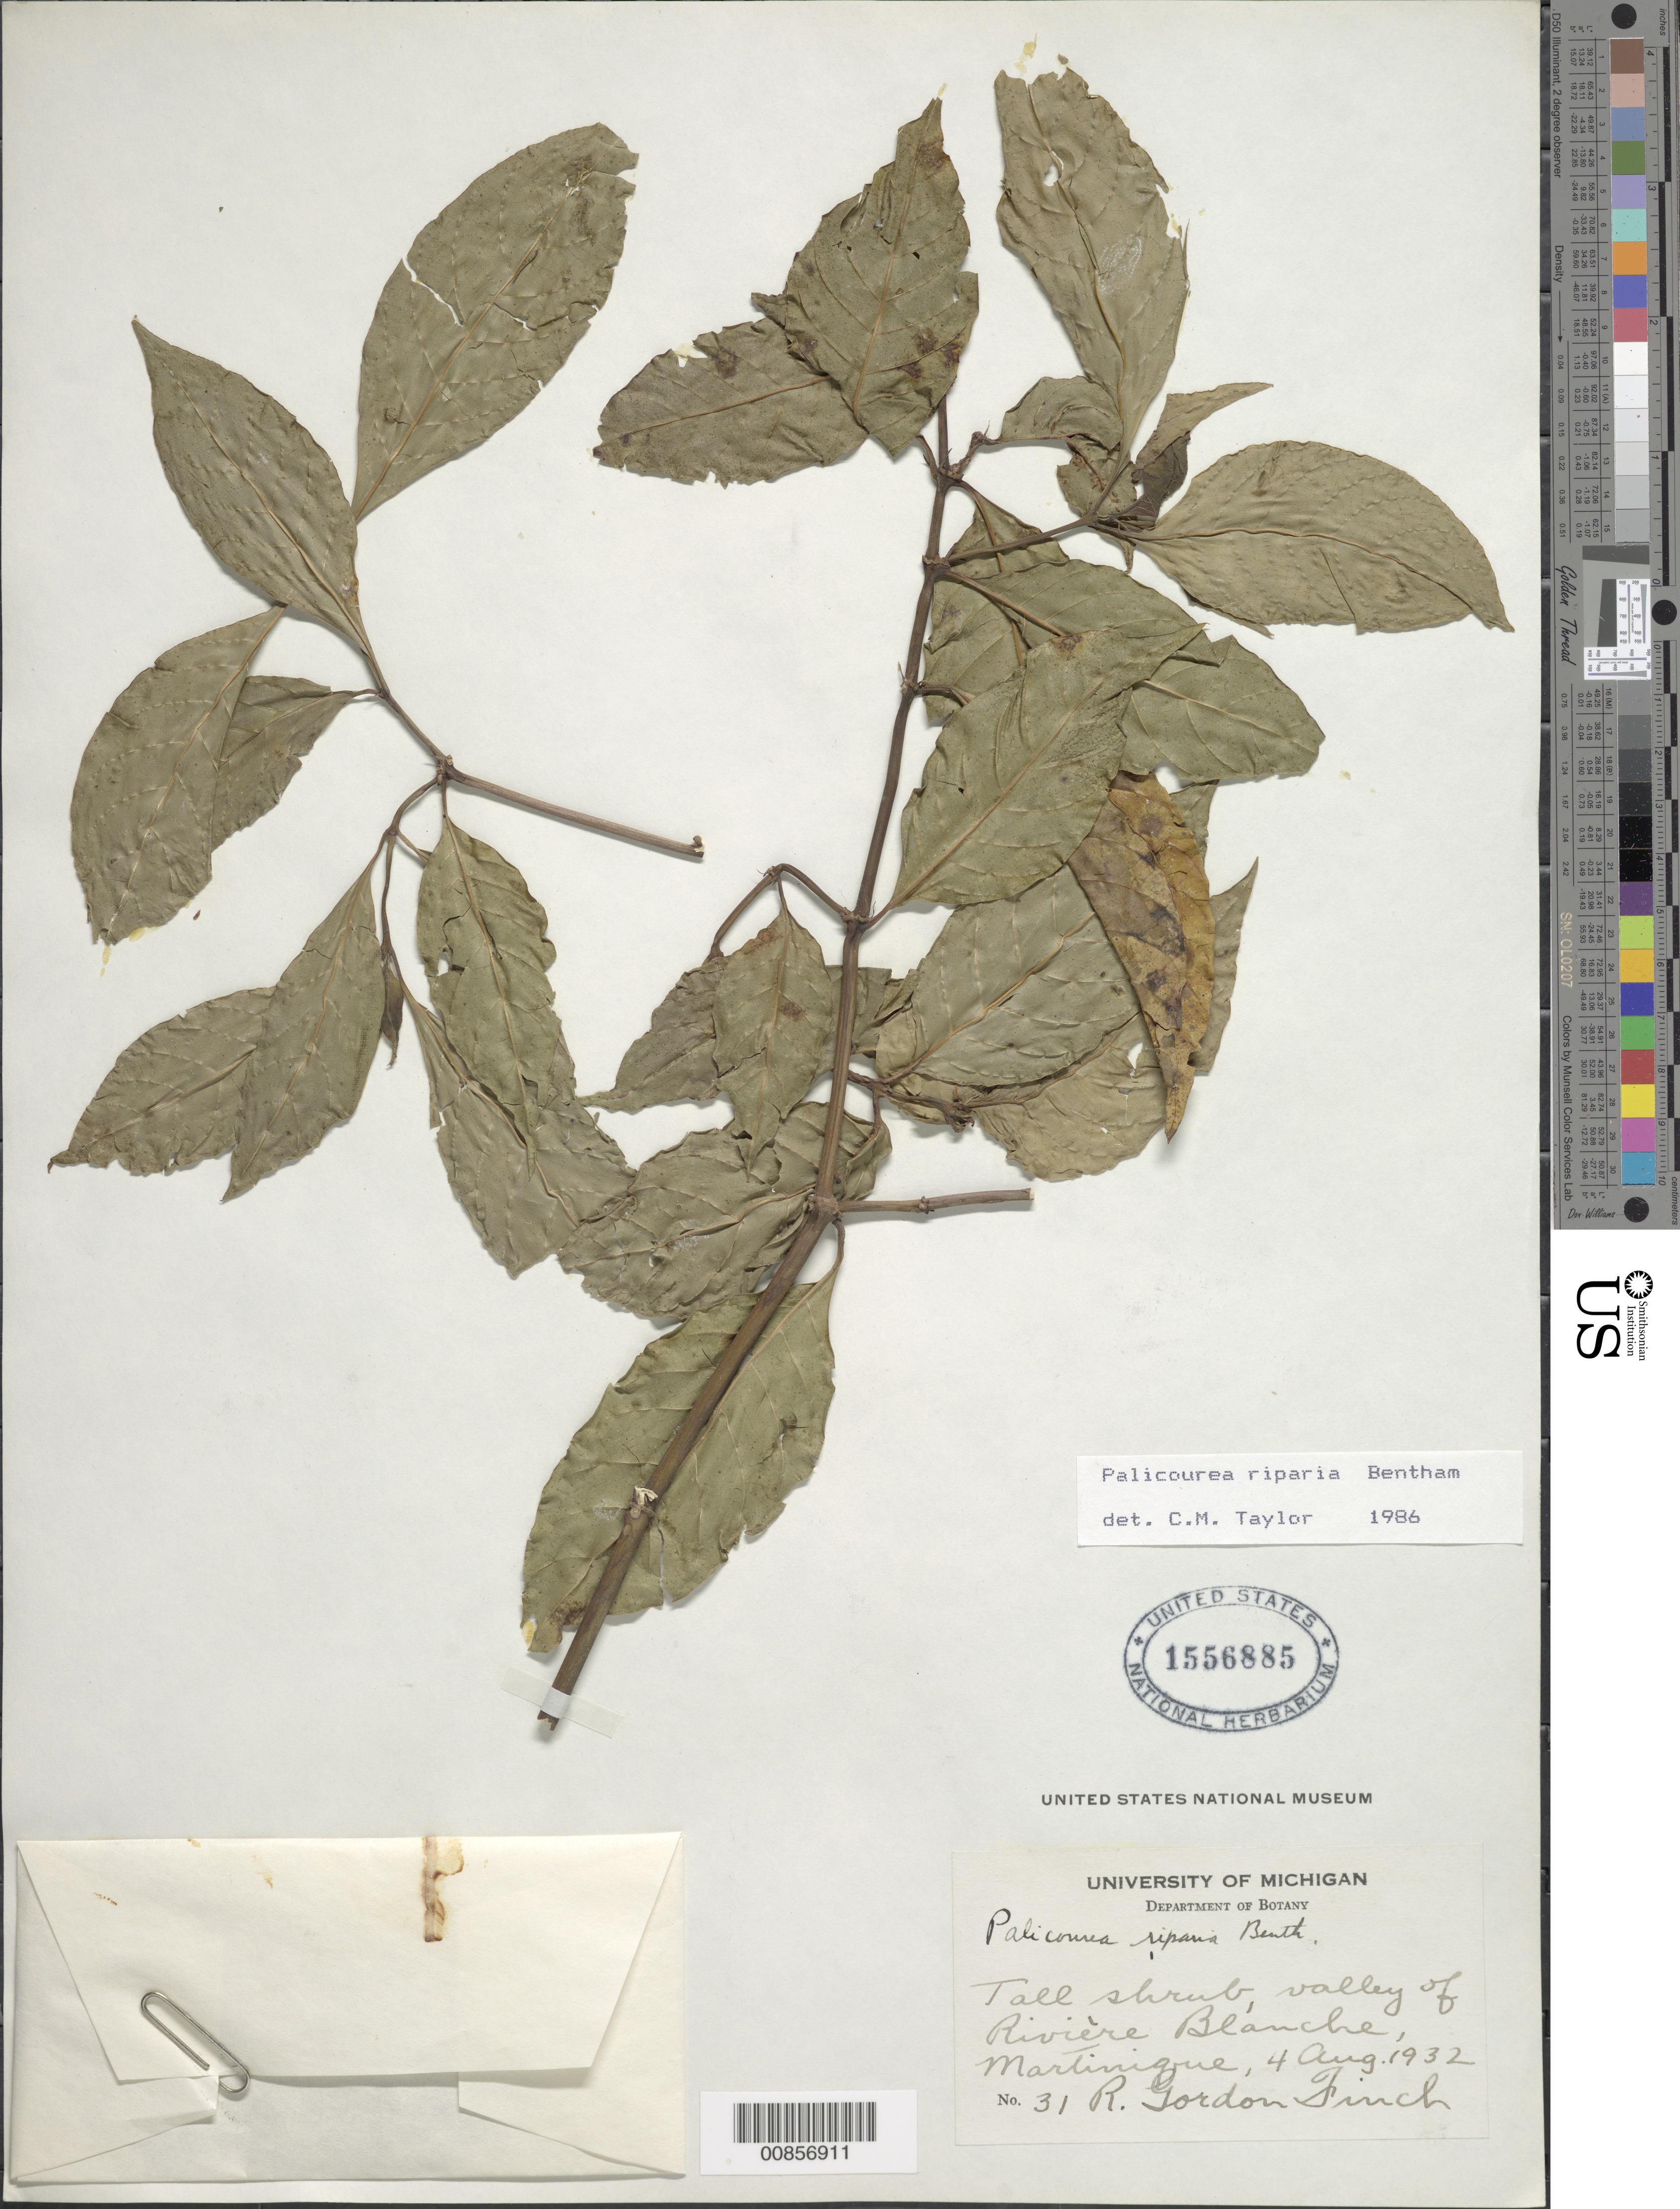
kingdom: Plantae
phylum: Tracheophyta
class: Magnoliopsida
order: Gentianales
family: Rubiaceae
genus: Palicourea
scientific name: Palicourea croceoides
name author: Desv. ex Ham.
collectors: R. Finch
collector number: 31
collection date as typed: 04 Aug 1931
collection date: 1931-08-04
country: Martinique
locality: Riviére Blánche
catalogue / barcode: US 1556885